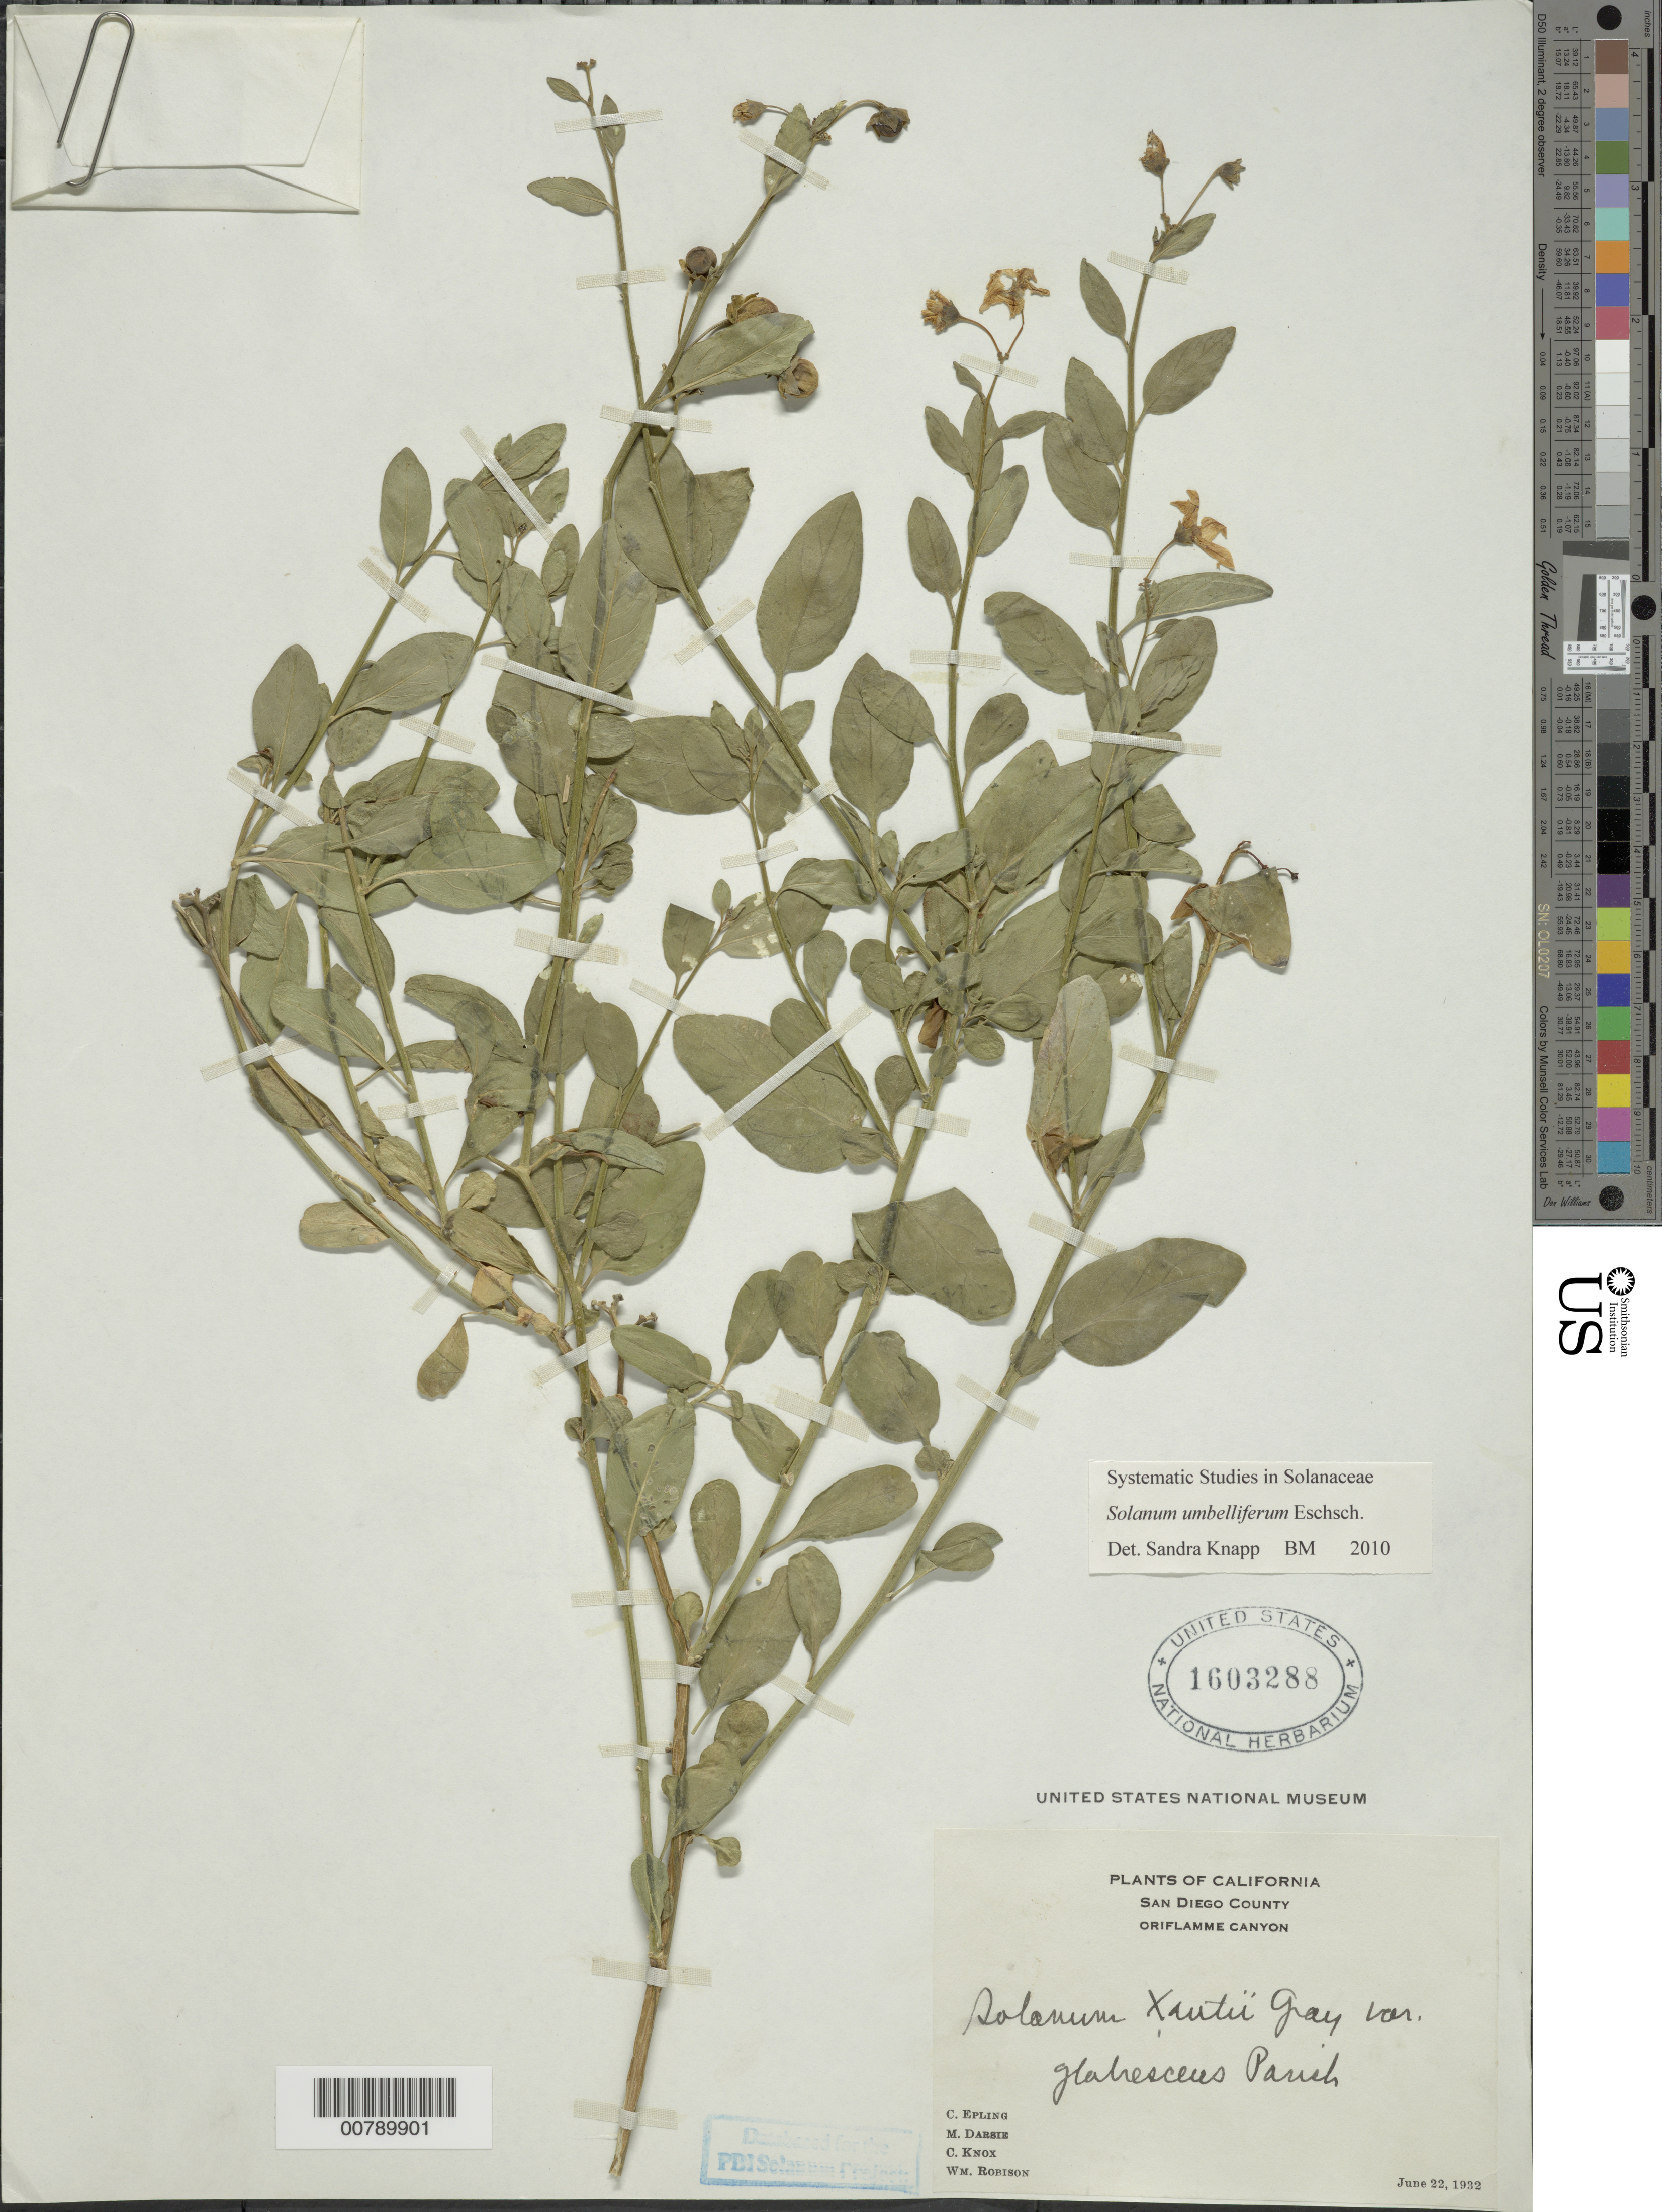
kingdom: Plantae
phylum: Tracheophyta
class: Magnoliopsida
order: Solanales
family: Solanaceae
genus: Solanum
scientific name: Solanum umbelliferum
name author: Eschsch.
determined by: Knapp, S. D.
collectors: C. C. Epling, M. Darsie, C. Knox & W. Robison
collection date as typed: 22 Jun 1932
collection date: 1932-06-22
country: United States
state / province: California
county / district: San Diego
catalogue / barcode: US 1603288